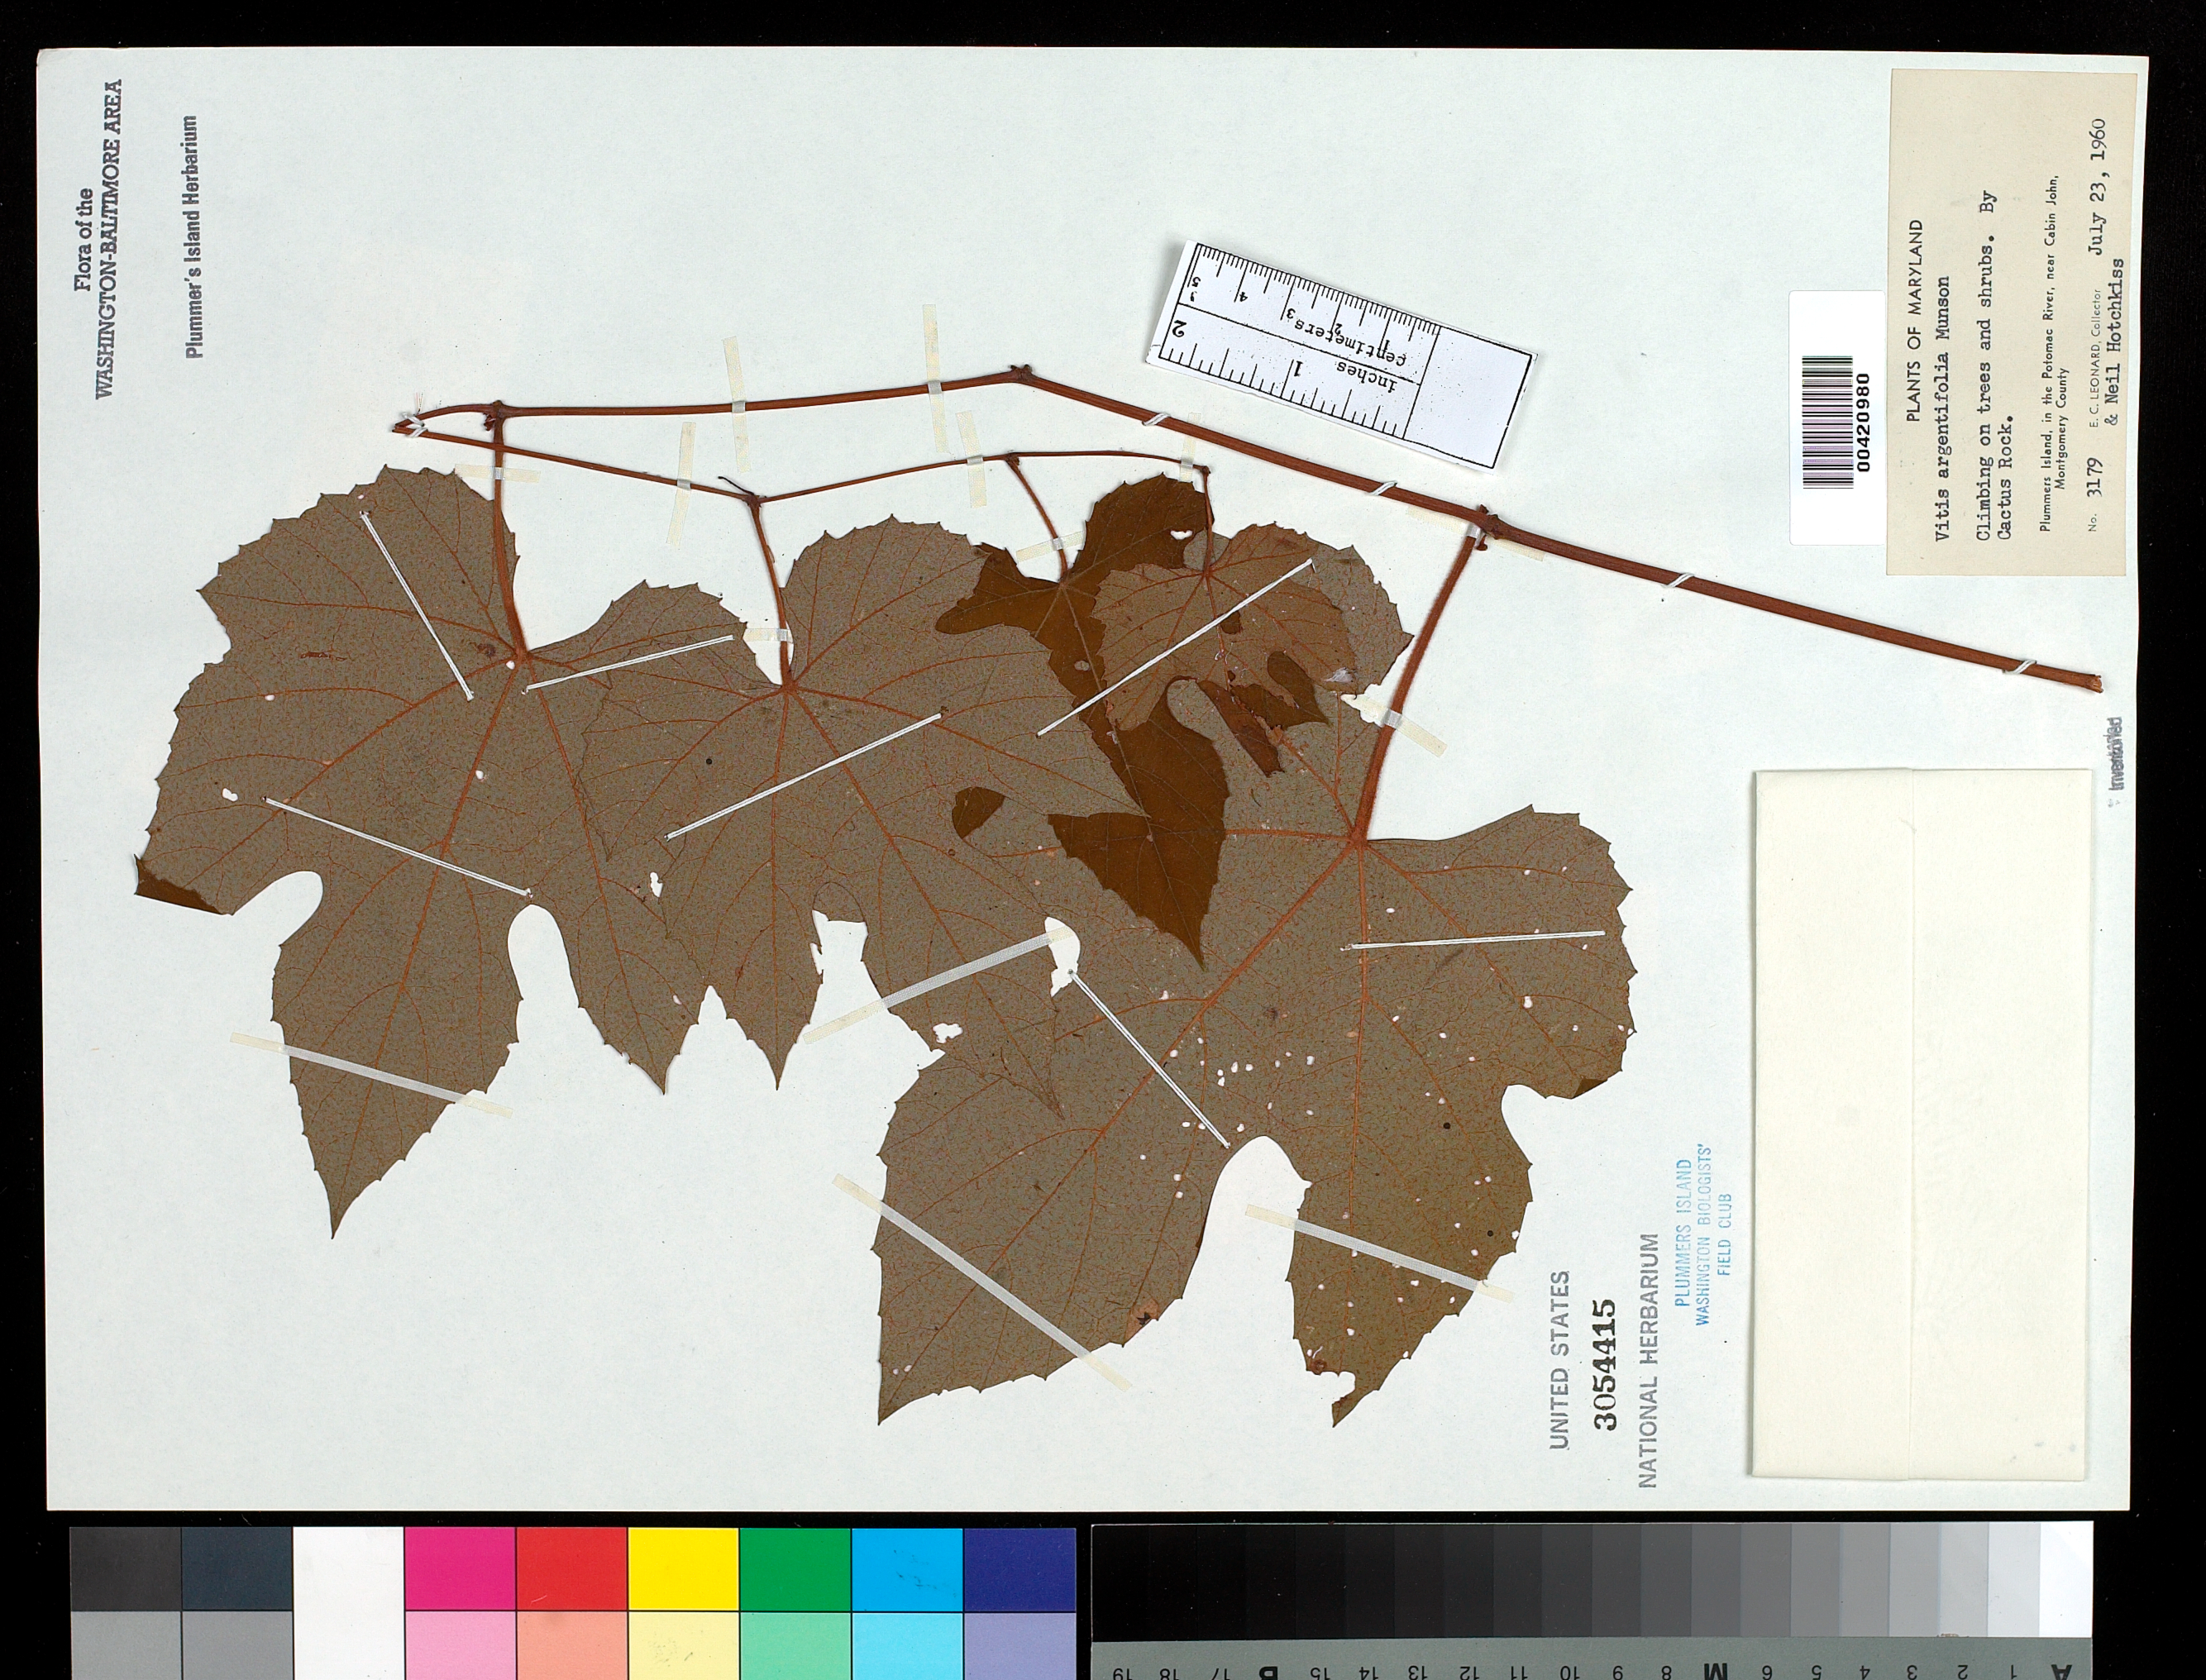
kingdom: Plantae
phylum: Tracheophyta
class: Magnoliopsida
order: Vitales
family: Vitaceae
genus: Vitis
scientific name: Vitis aestivalis var. argentifolia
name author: Michx.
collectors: E. C. Leonard & N. Hotchkiss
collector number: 3179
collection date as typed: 23 Jul 1960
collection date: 1960-07-23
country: United States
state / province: Maryland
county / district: Montgomery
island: Plummers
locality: Plummer's Island; by Cactus Rock C. & O. Canal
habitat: Climbing on trees and shrubs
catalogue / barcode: US 3054415